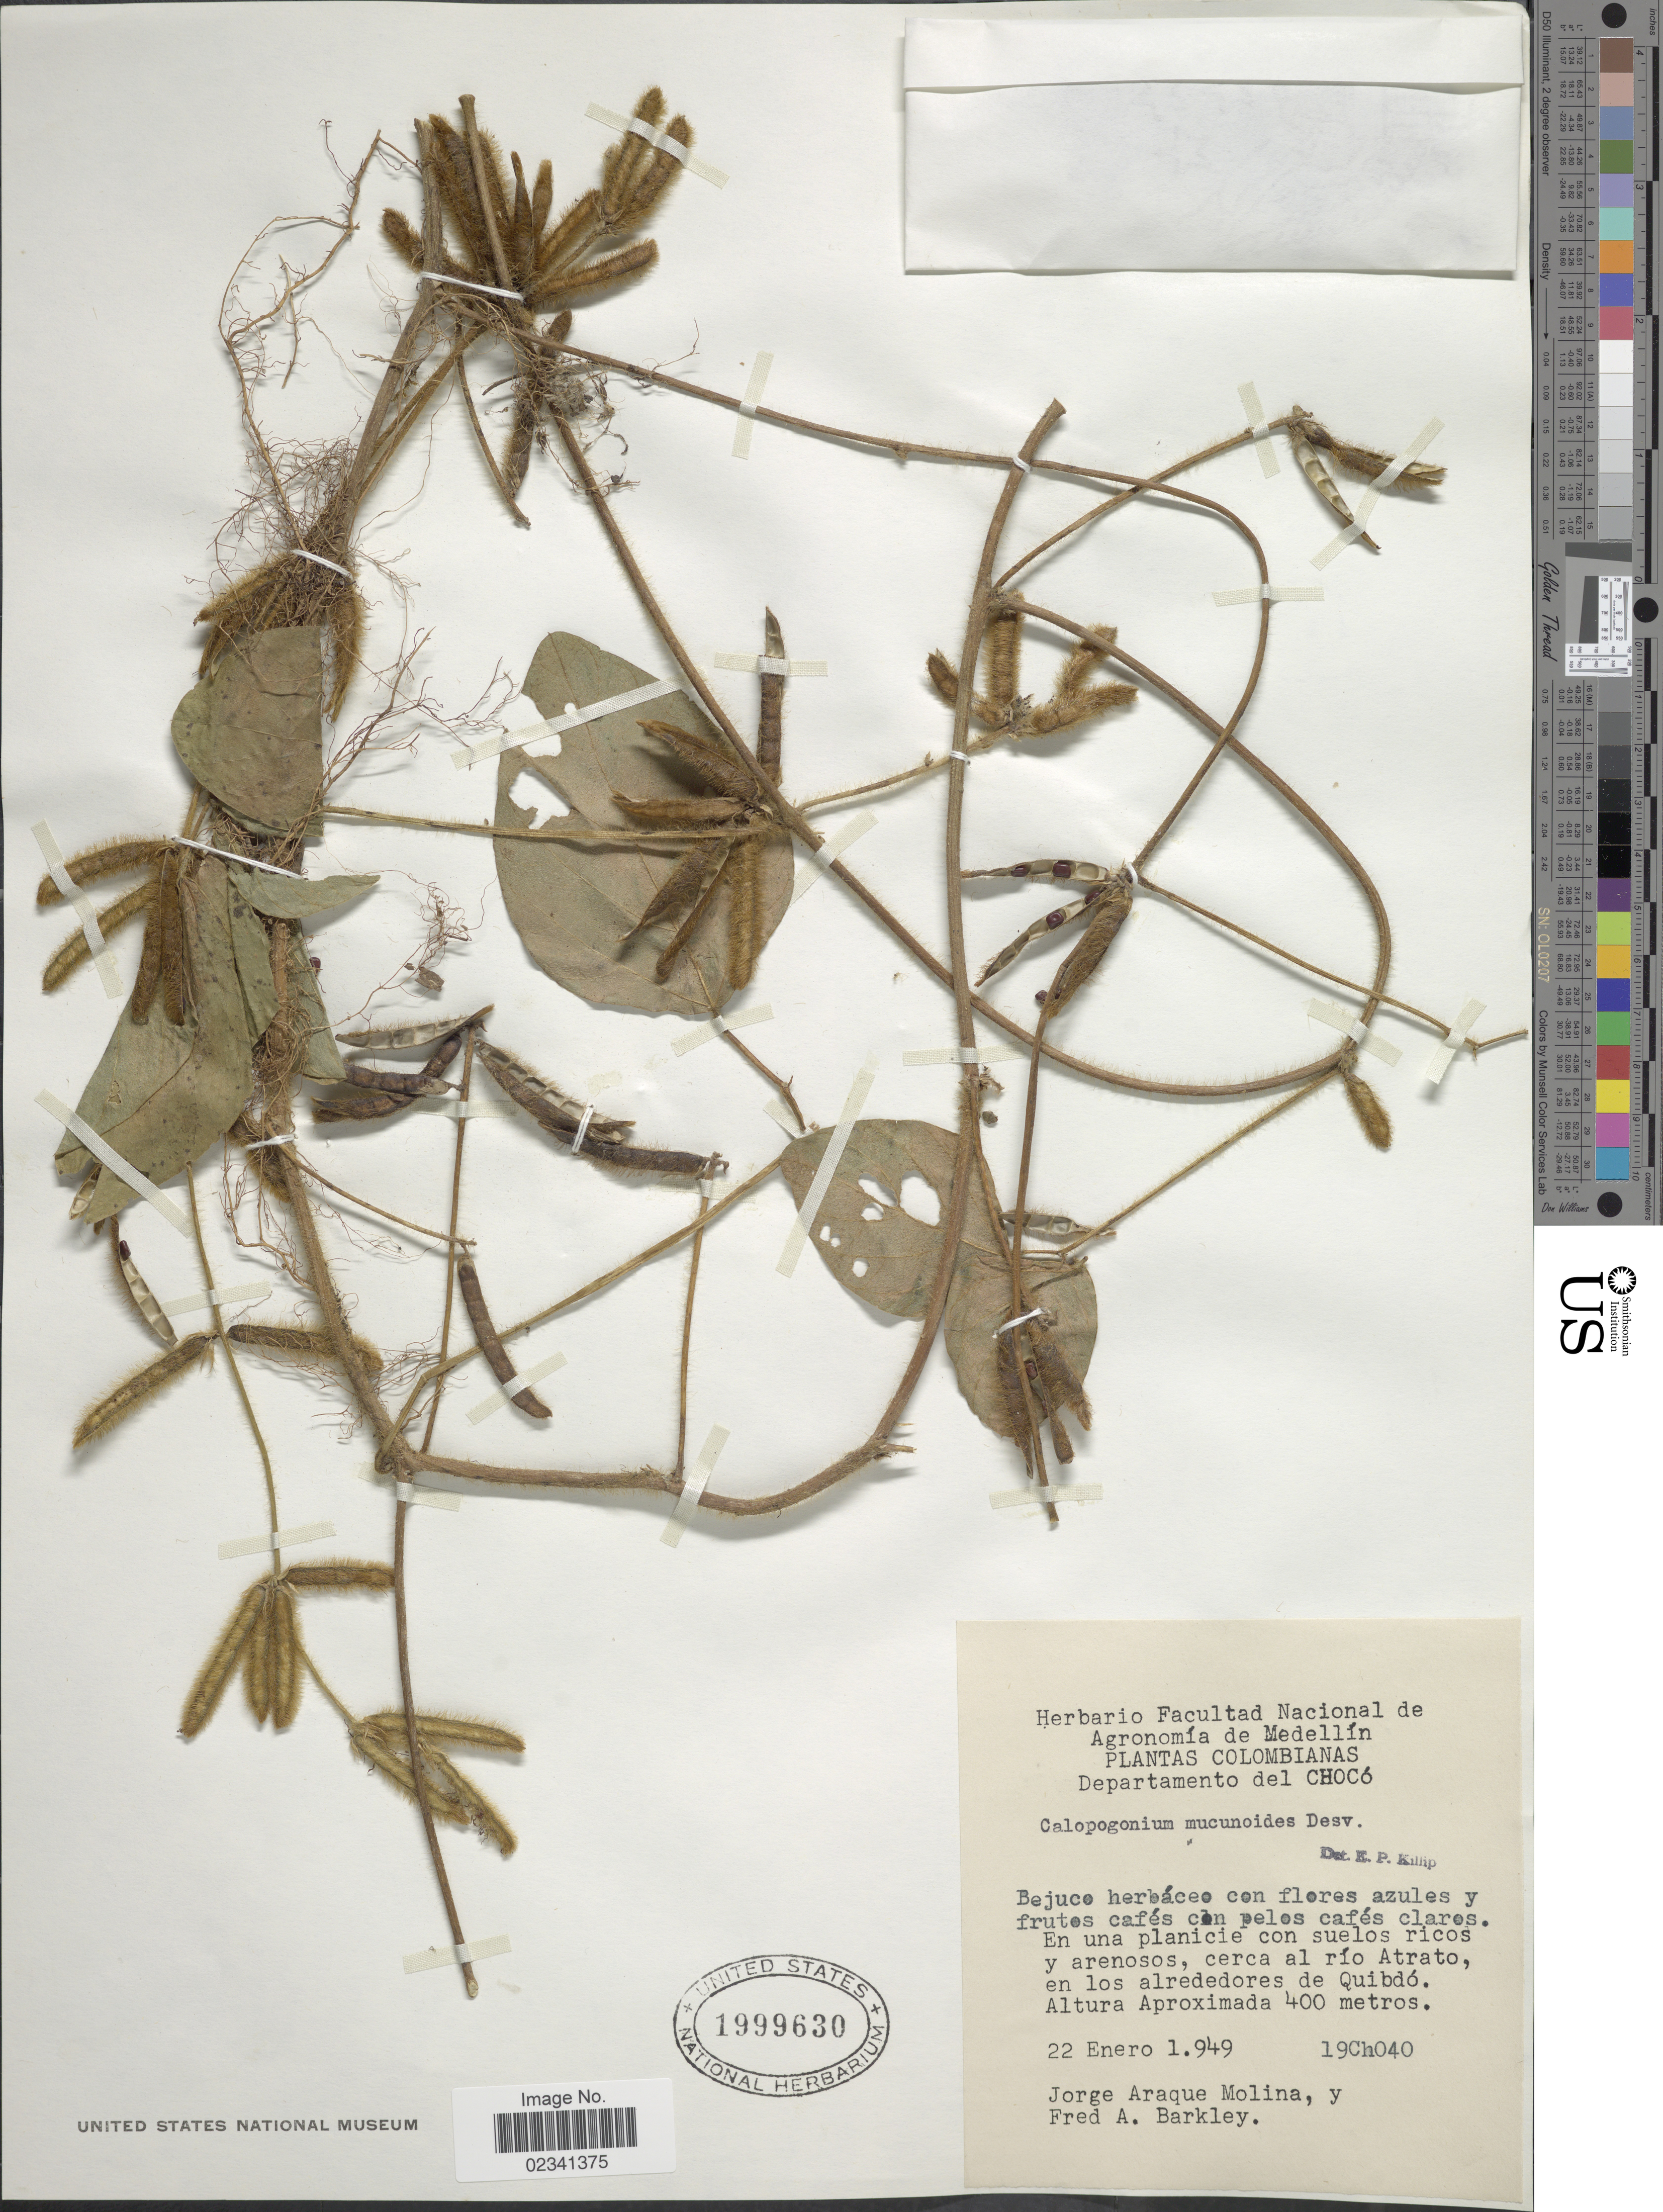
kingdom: Plantae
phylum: Tracheophyta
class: Magnoliopsida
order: Fabales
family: Fabaceae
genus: Calopogonium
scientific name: Calopogonium mucunoides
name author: Desv.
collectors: J. Araque Molina & F. A. Barkley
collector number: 19Ch040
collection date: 1949-01-22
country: Colombia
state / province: Chocó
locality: Departamento del Choco, En una planicie con suelos ricos y arenosos, cerca al rio Atrato, en los alrededores de Quibdo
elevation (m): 400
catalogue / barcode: US 1999630